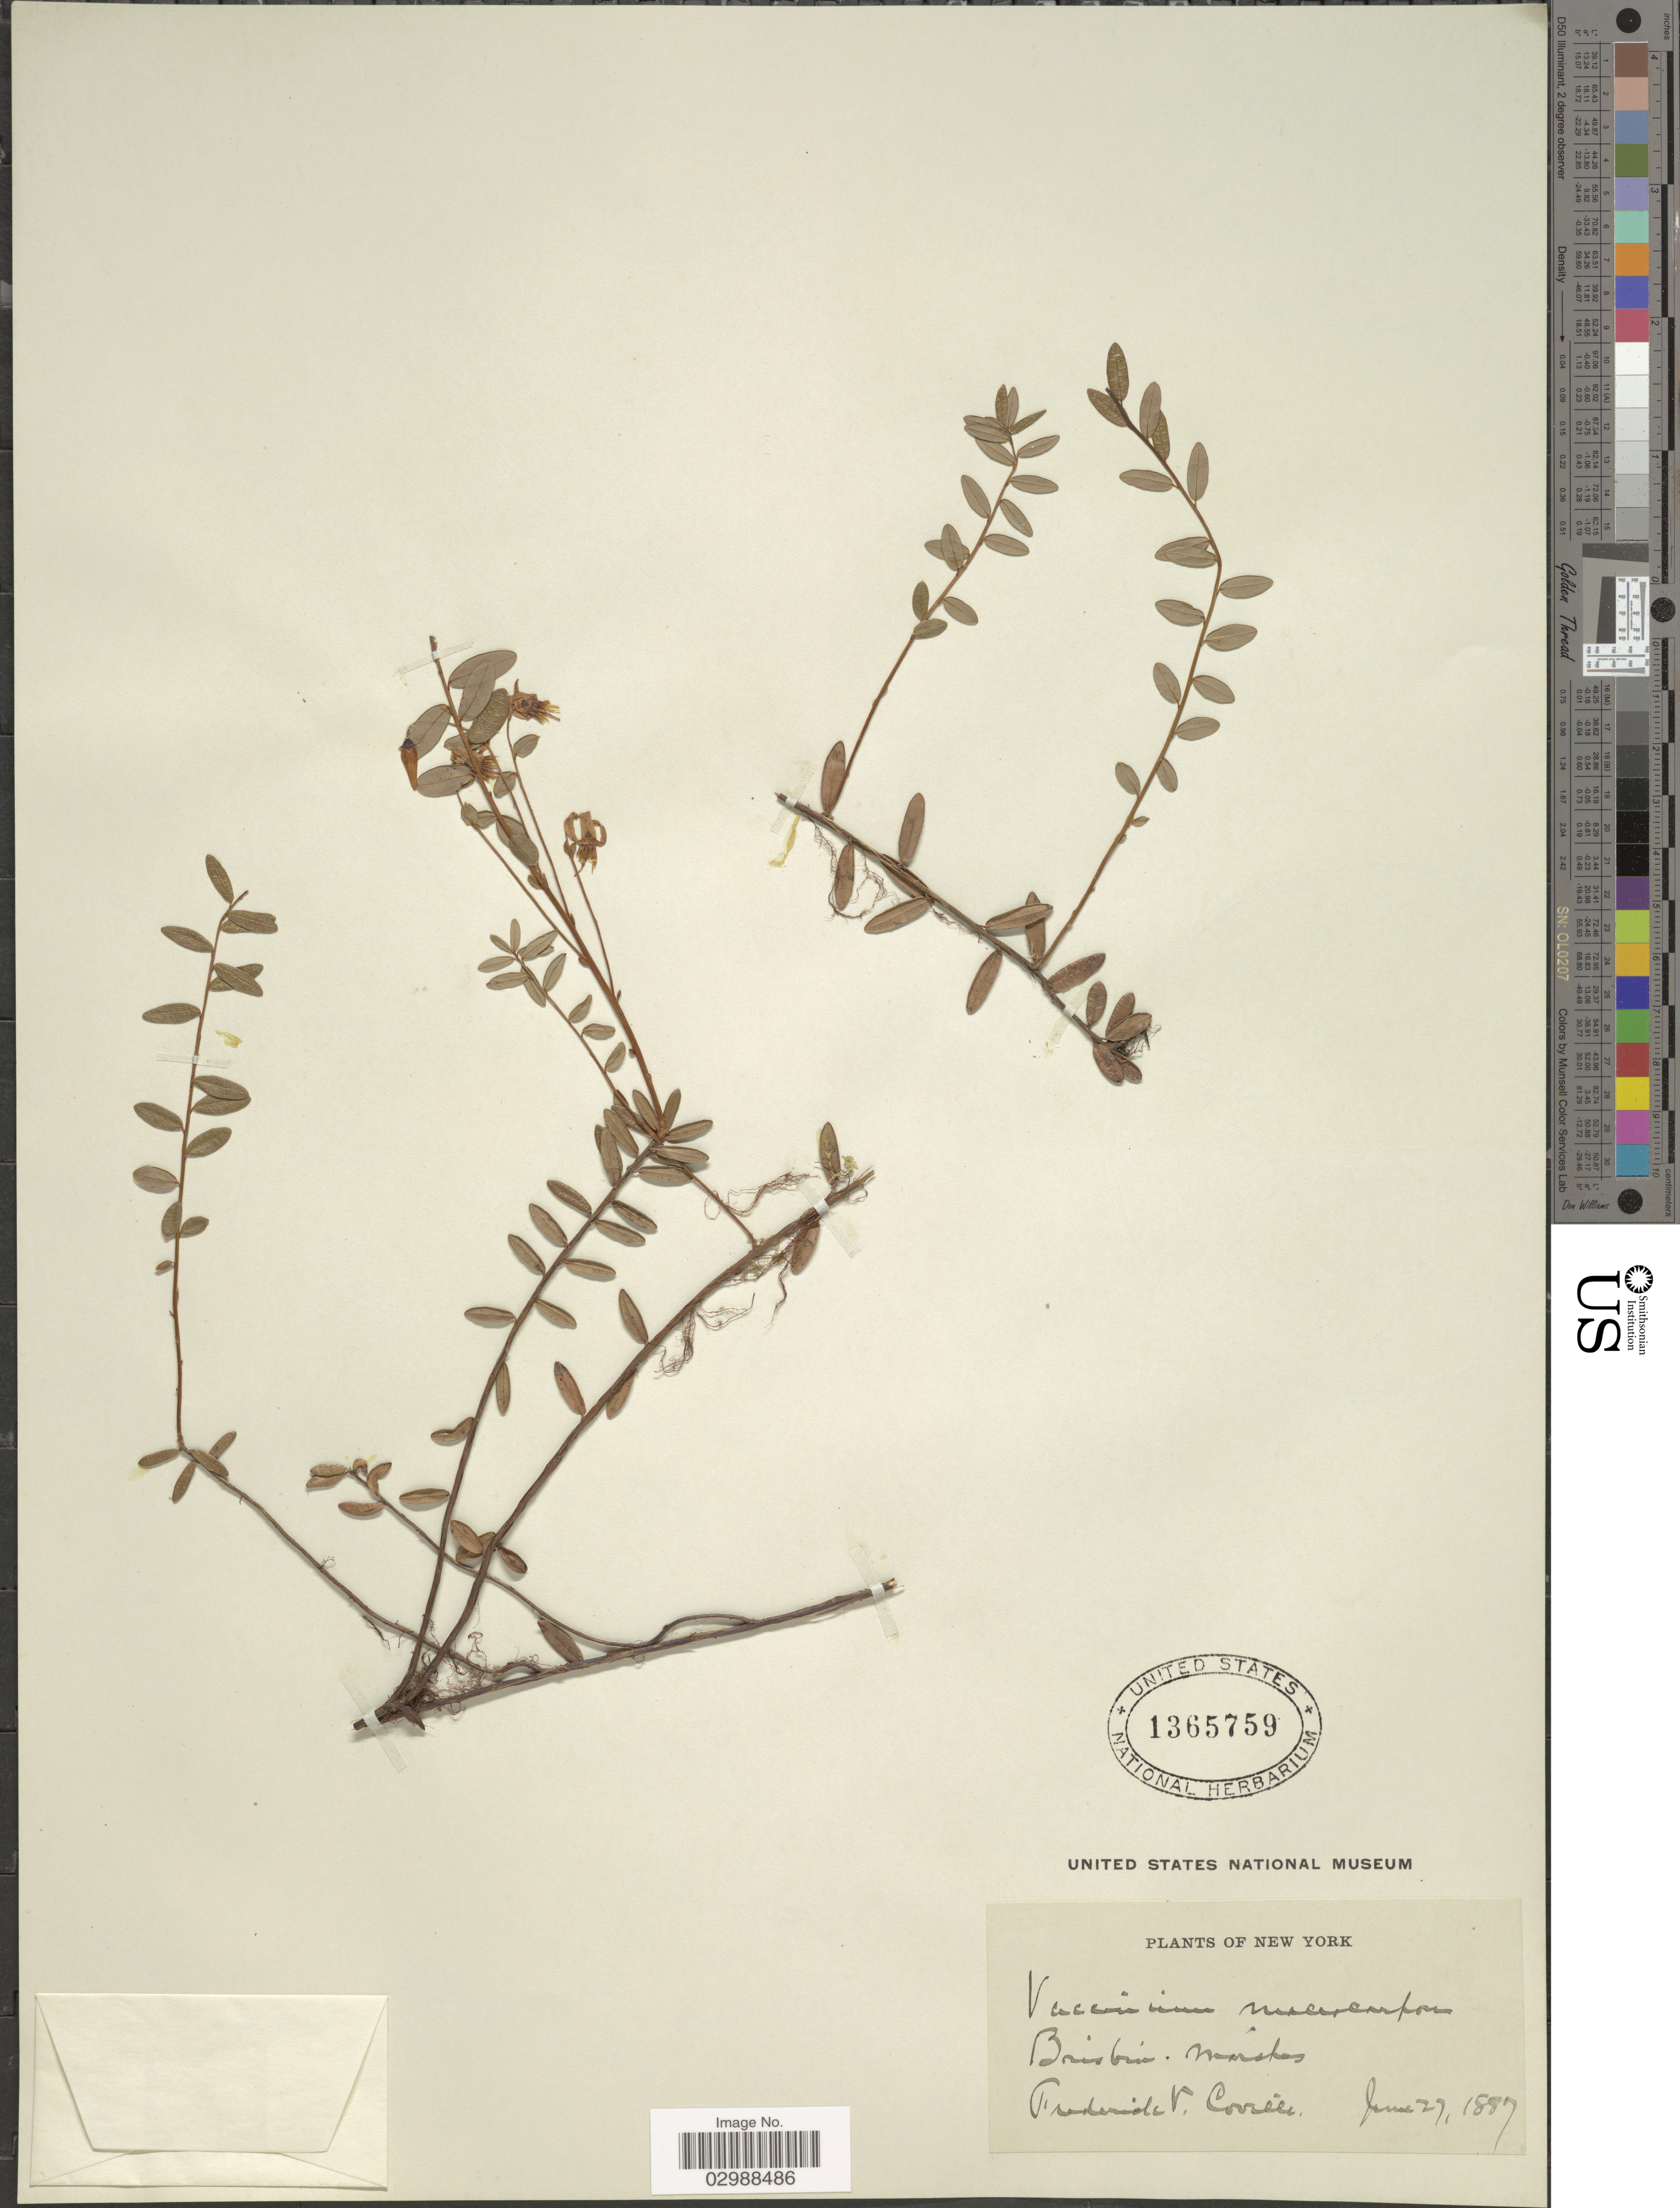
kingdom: Plantae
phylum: Tracheophyta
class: Magnoliopsida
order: Ericales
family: Ericaceae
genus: Vaccinium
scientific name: Vaccinium macrocarpon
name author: Aiton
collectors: F. V. Coville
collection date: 1887-06-27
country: United States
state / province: New York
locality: Brisbin.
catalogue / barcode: US 1365759